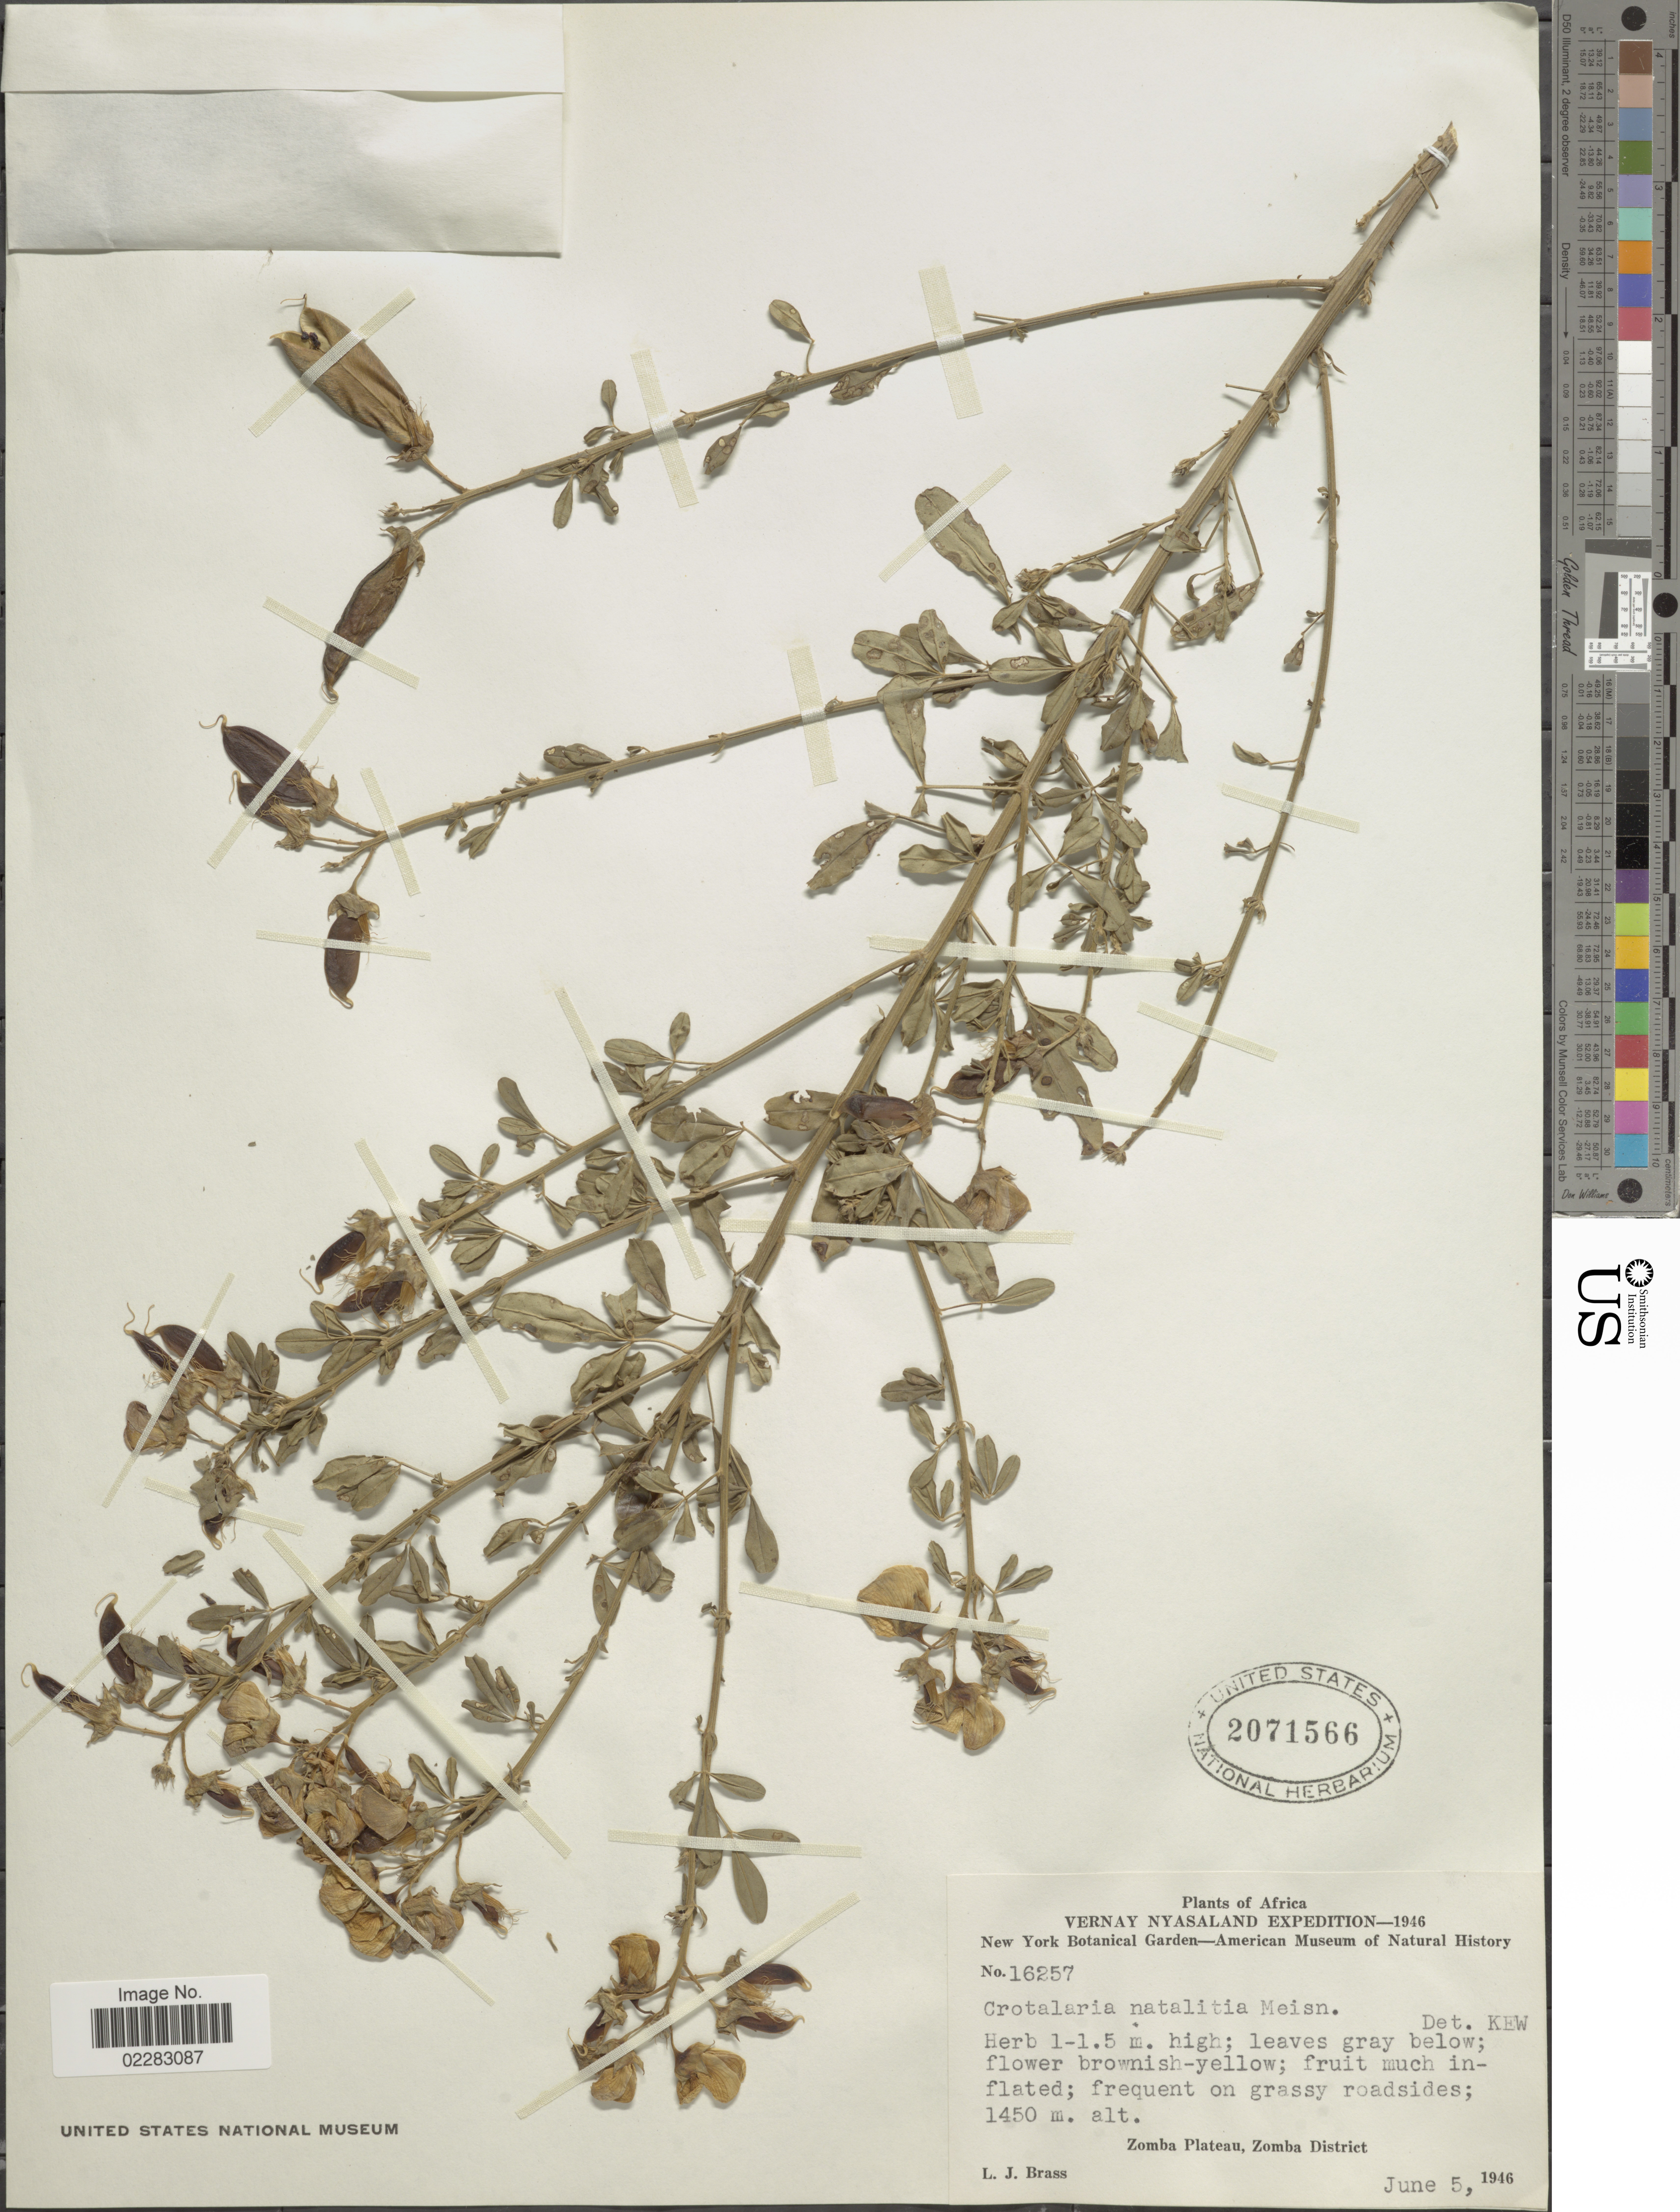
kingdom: Plantae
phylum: Tracheophyta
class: Magnoliopsida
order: Fabales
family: Fabaceae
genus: Crotalaria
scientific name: Crotalaria natalitia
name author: Meisn.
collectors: L. J. Brass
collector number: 16257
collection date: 1946-06-05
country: Malawi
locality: Vernay Nyasaland, frequent on grassy roadsides, Zomba Plateau, Zomba District.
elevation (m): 1450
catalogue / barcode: US 2071566